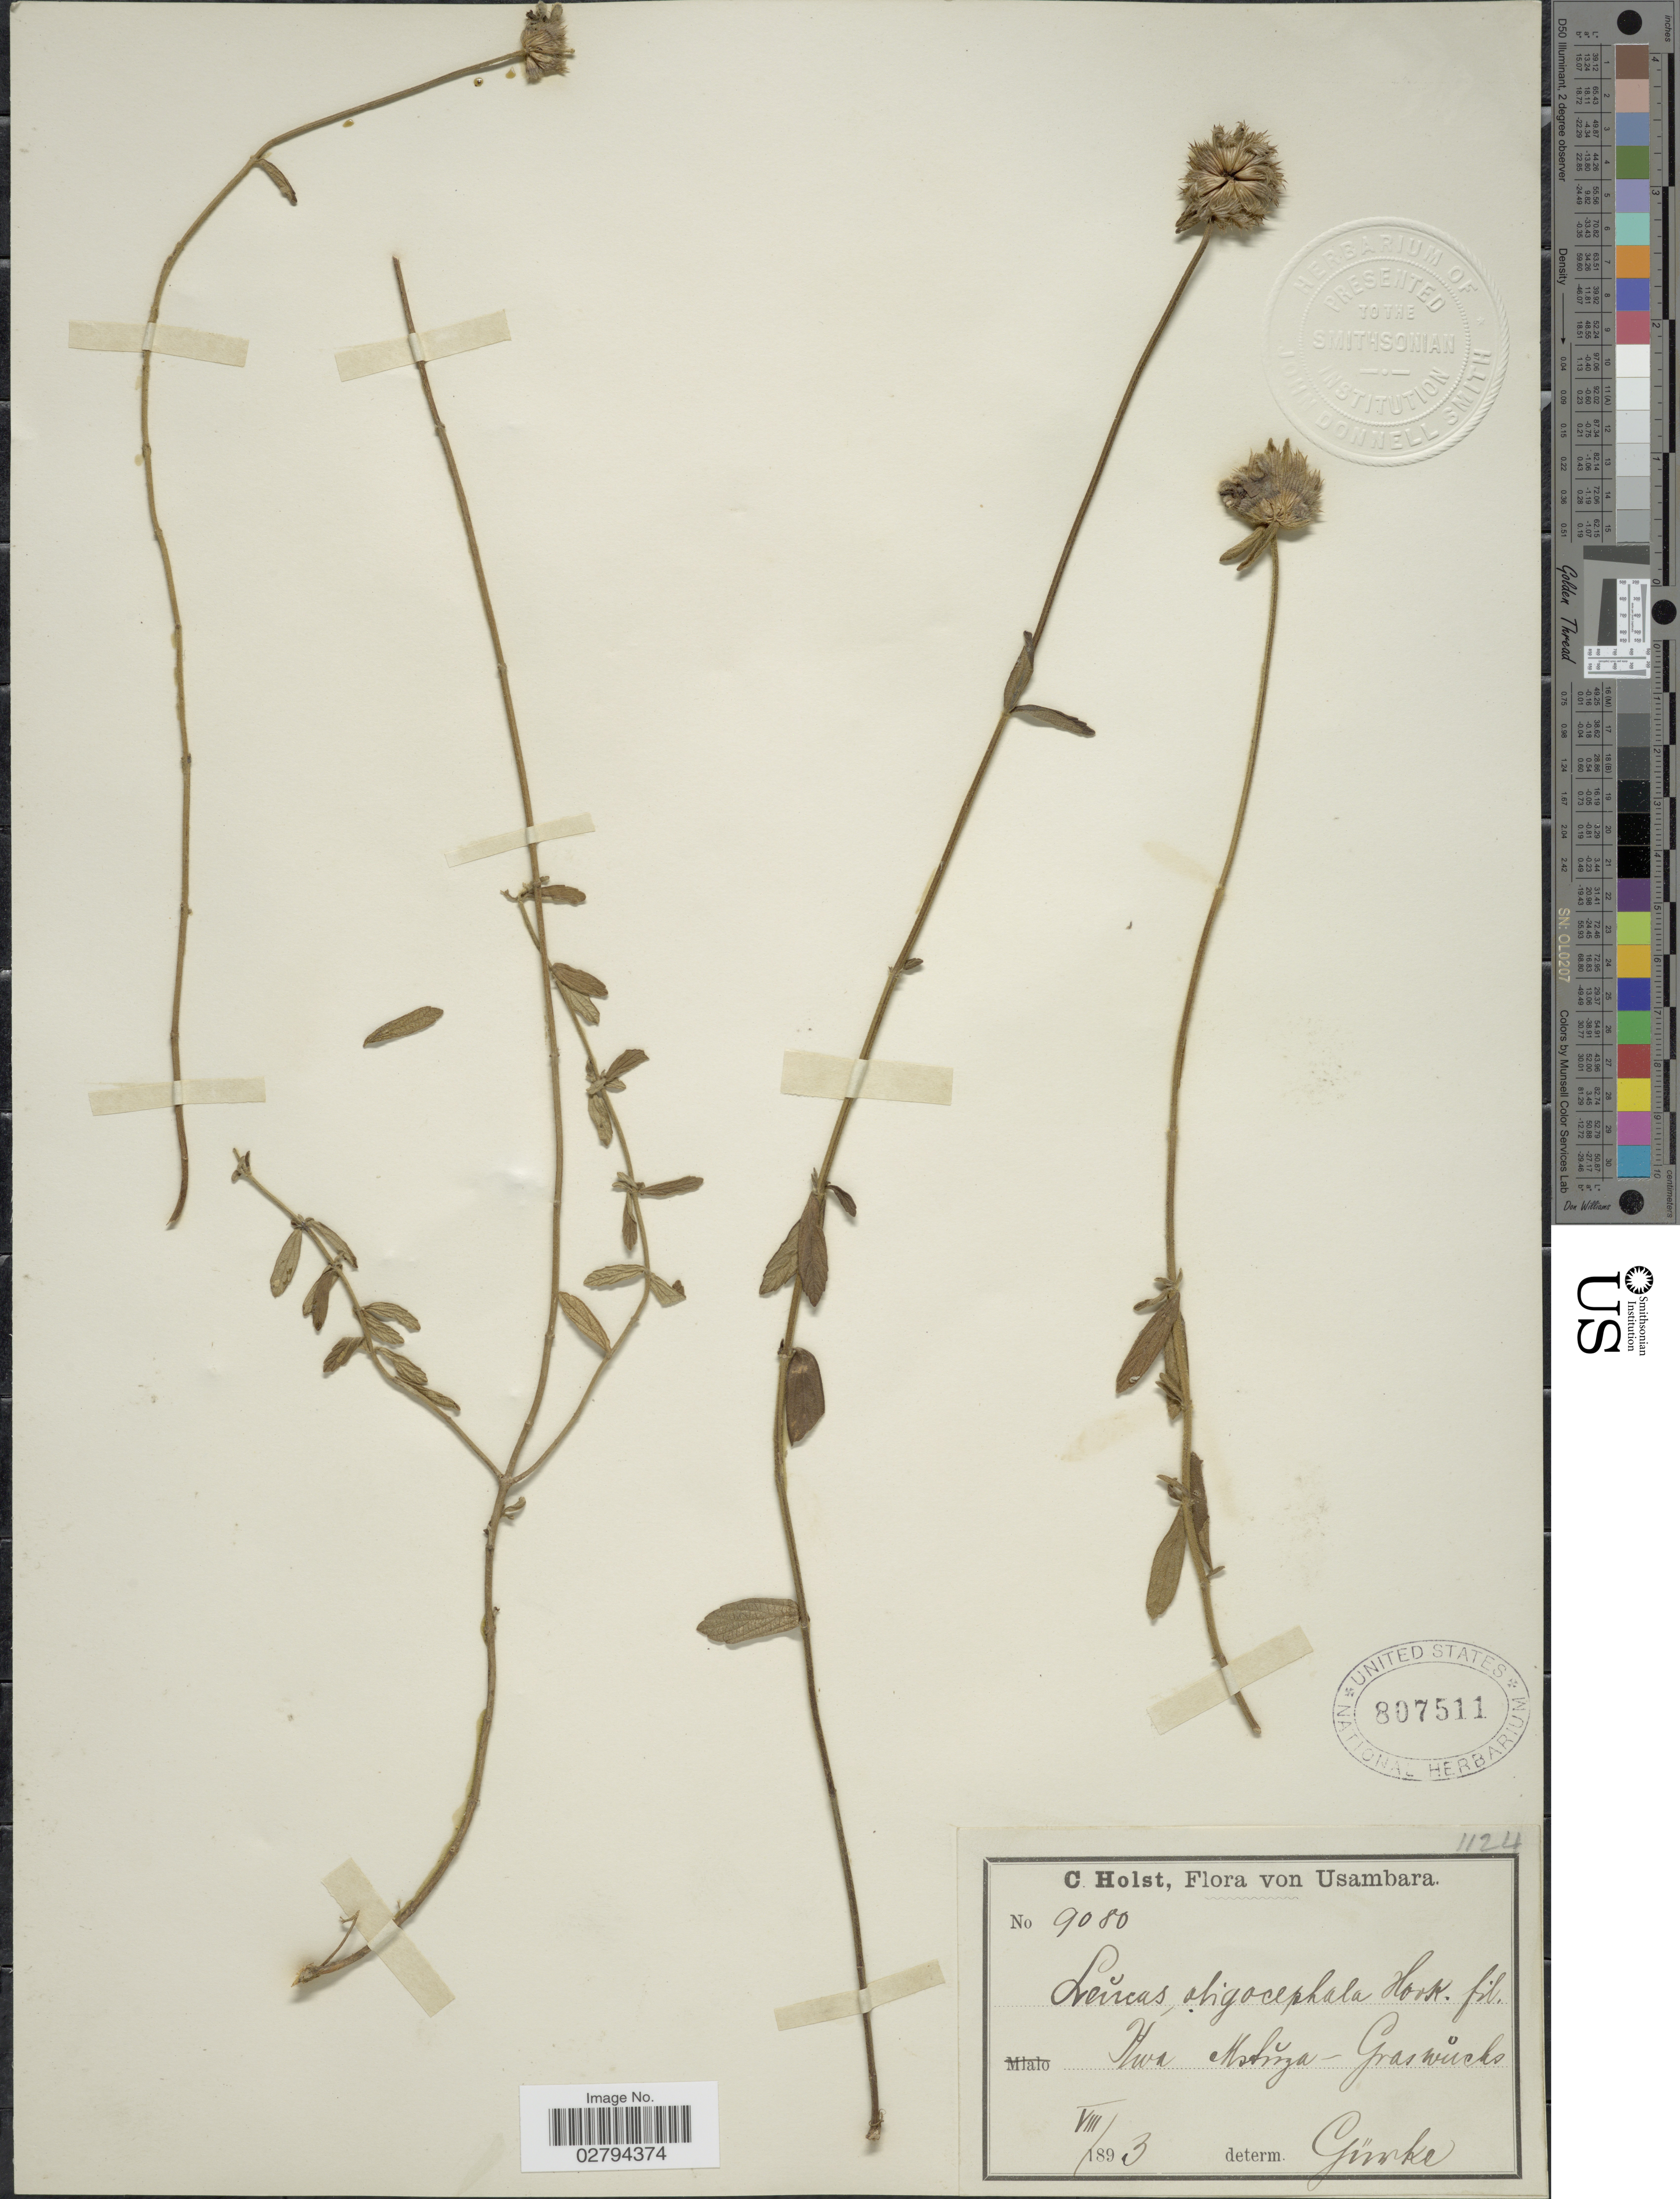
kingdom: Plantae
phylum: Tracheophyta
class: Magnoliopsida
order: Lamiales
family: Lamiaceae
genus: Leucas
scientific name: Leucas oligocephala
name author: Hook. f.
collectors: C. H. Holst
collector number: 9080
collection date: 1893-08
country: Tanzania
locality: Usambara. Kwa Mstuza.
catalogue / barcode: US 807511